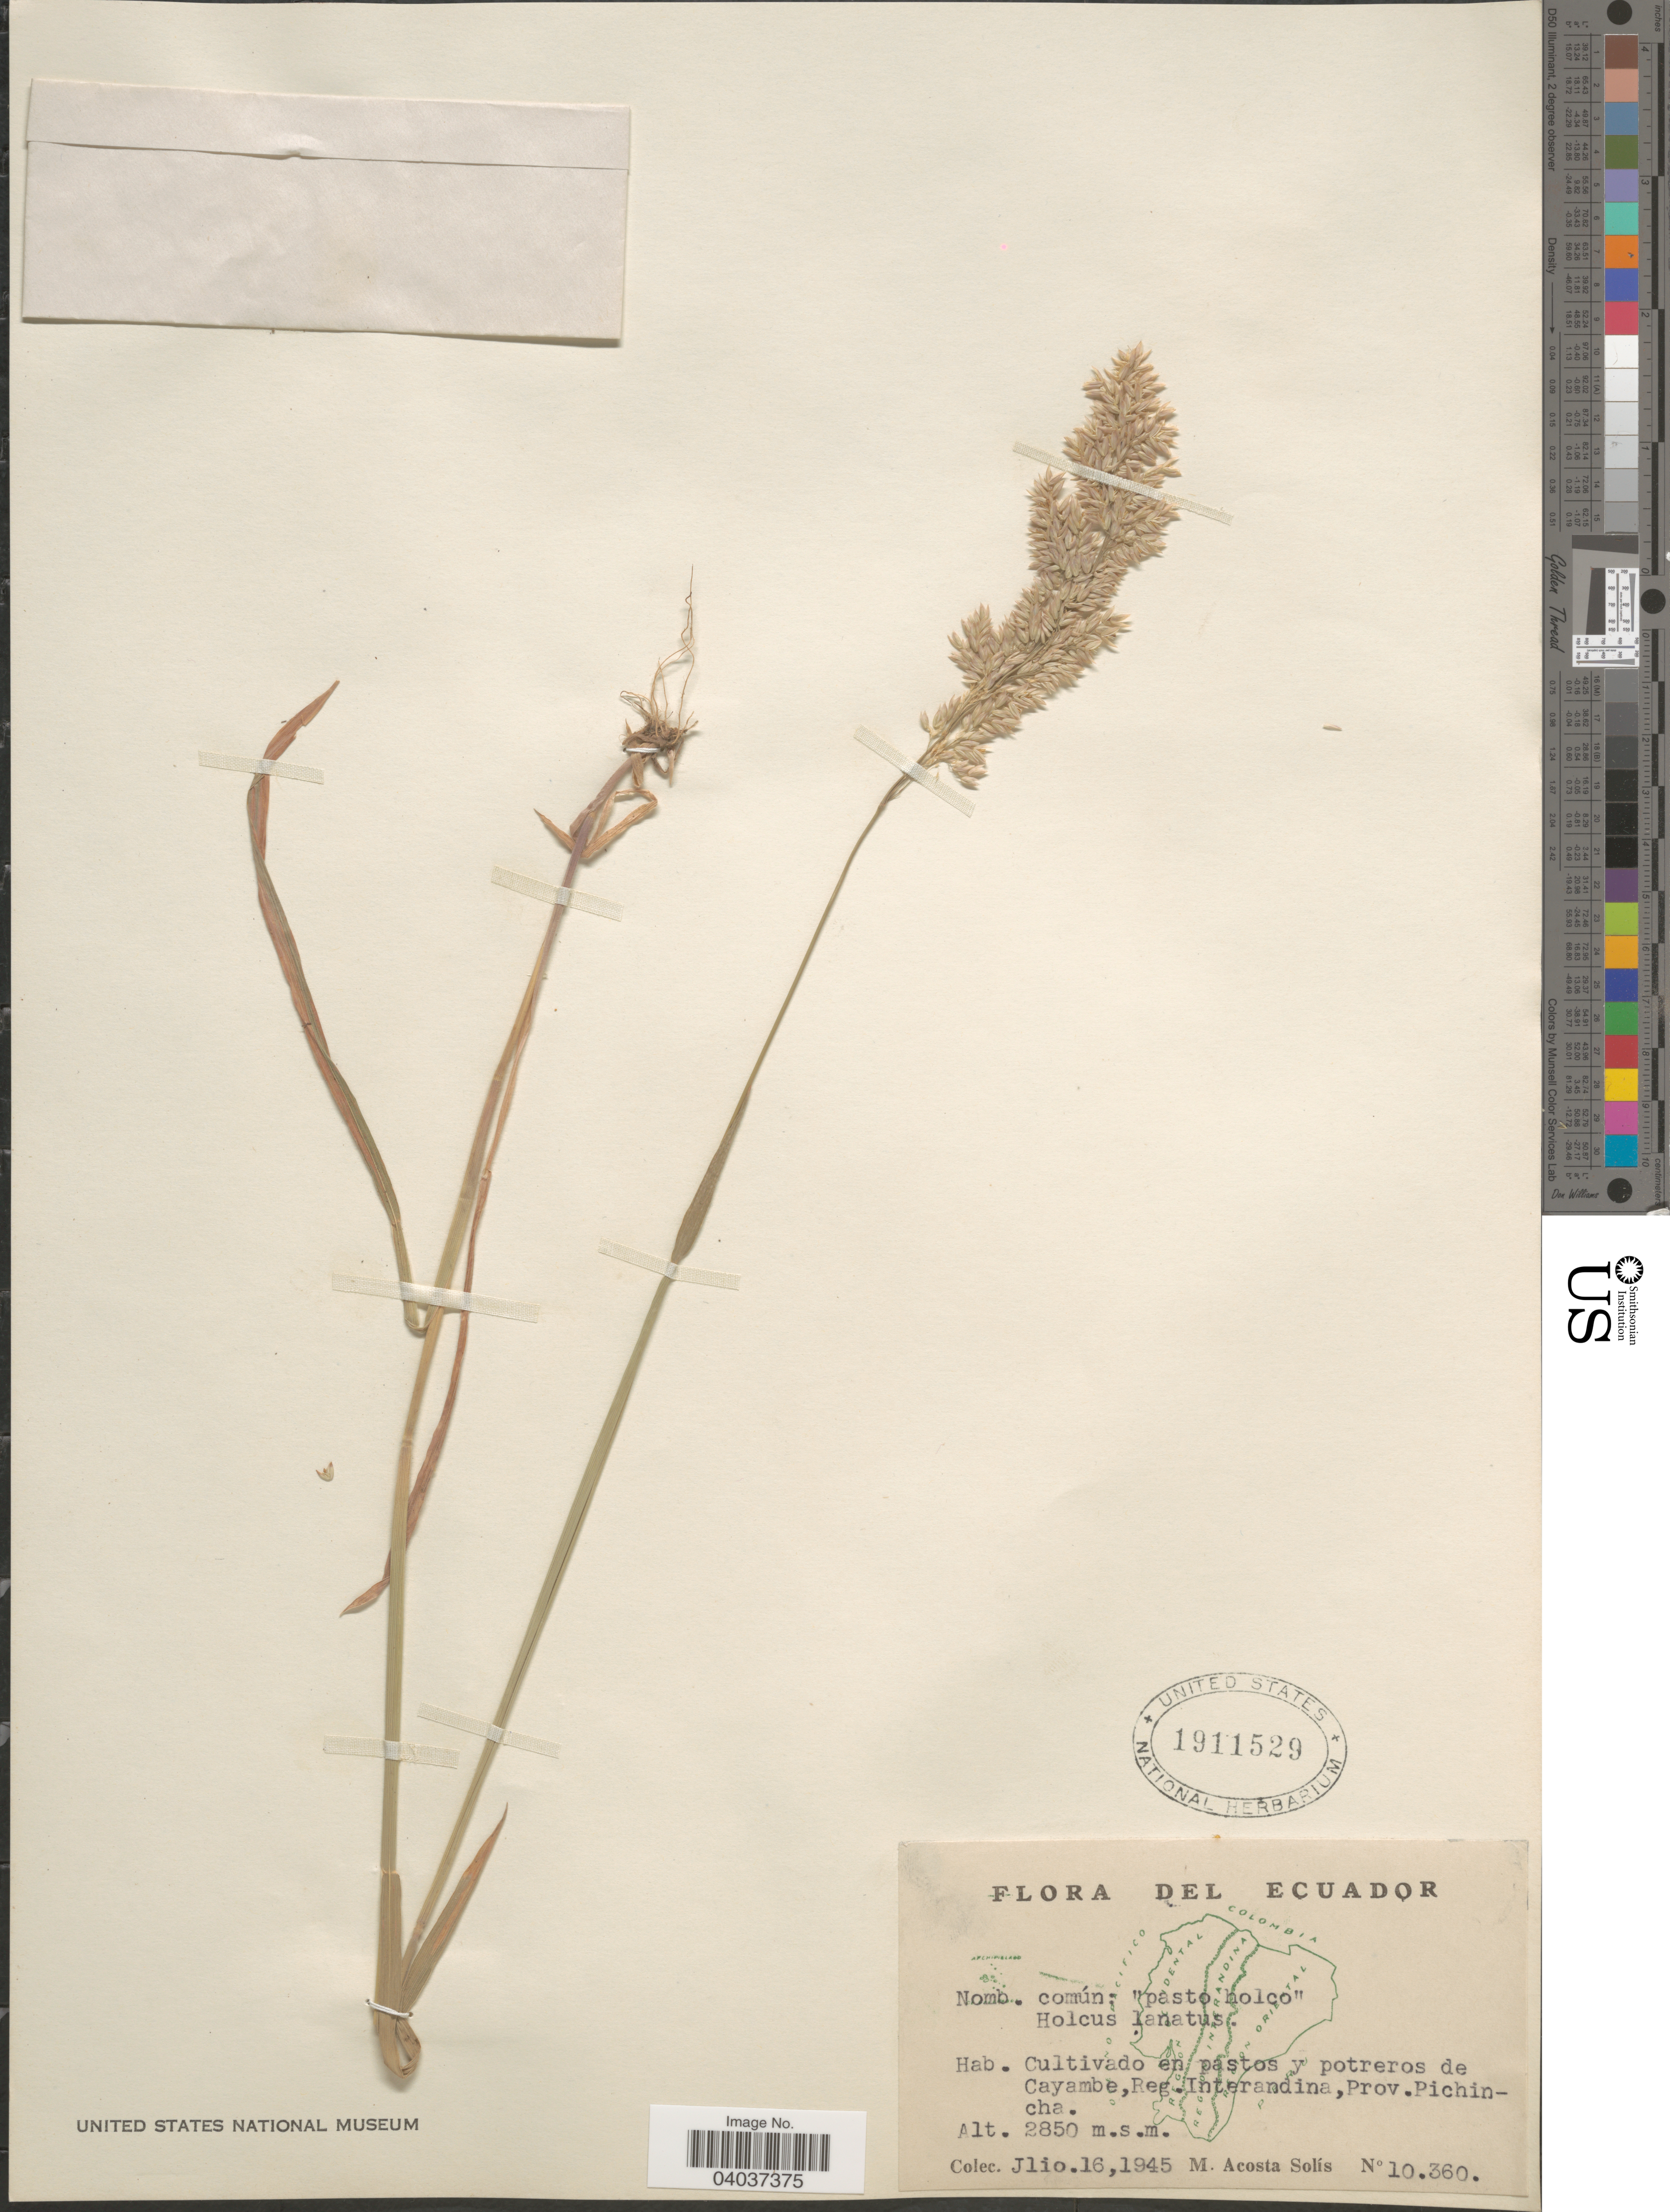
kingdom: Plantae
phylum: Tracheophyta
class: Liliopsida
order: Poales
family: Poaceae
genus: Holcus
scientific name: Holcus lanatus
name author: L.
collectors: M. Acosta Solis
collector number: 10360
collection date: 1945-07-16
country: Ecuador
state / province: Pichincha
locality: En pastos y potreros de Cayambe, Reg. Interandina.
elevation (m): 2850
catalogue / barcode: US 1911529